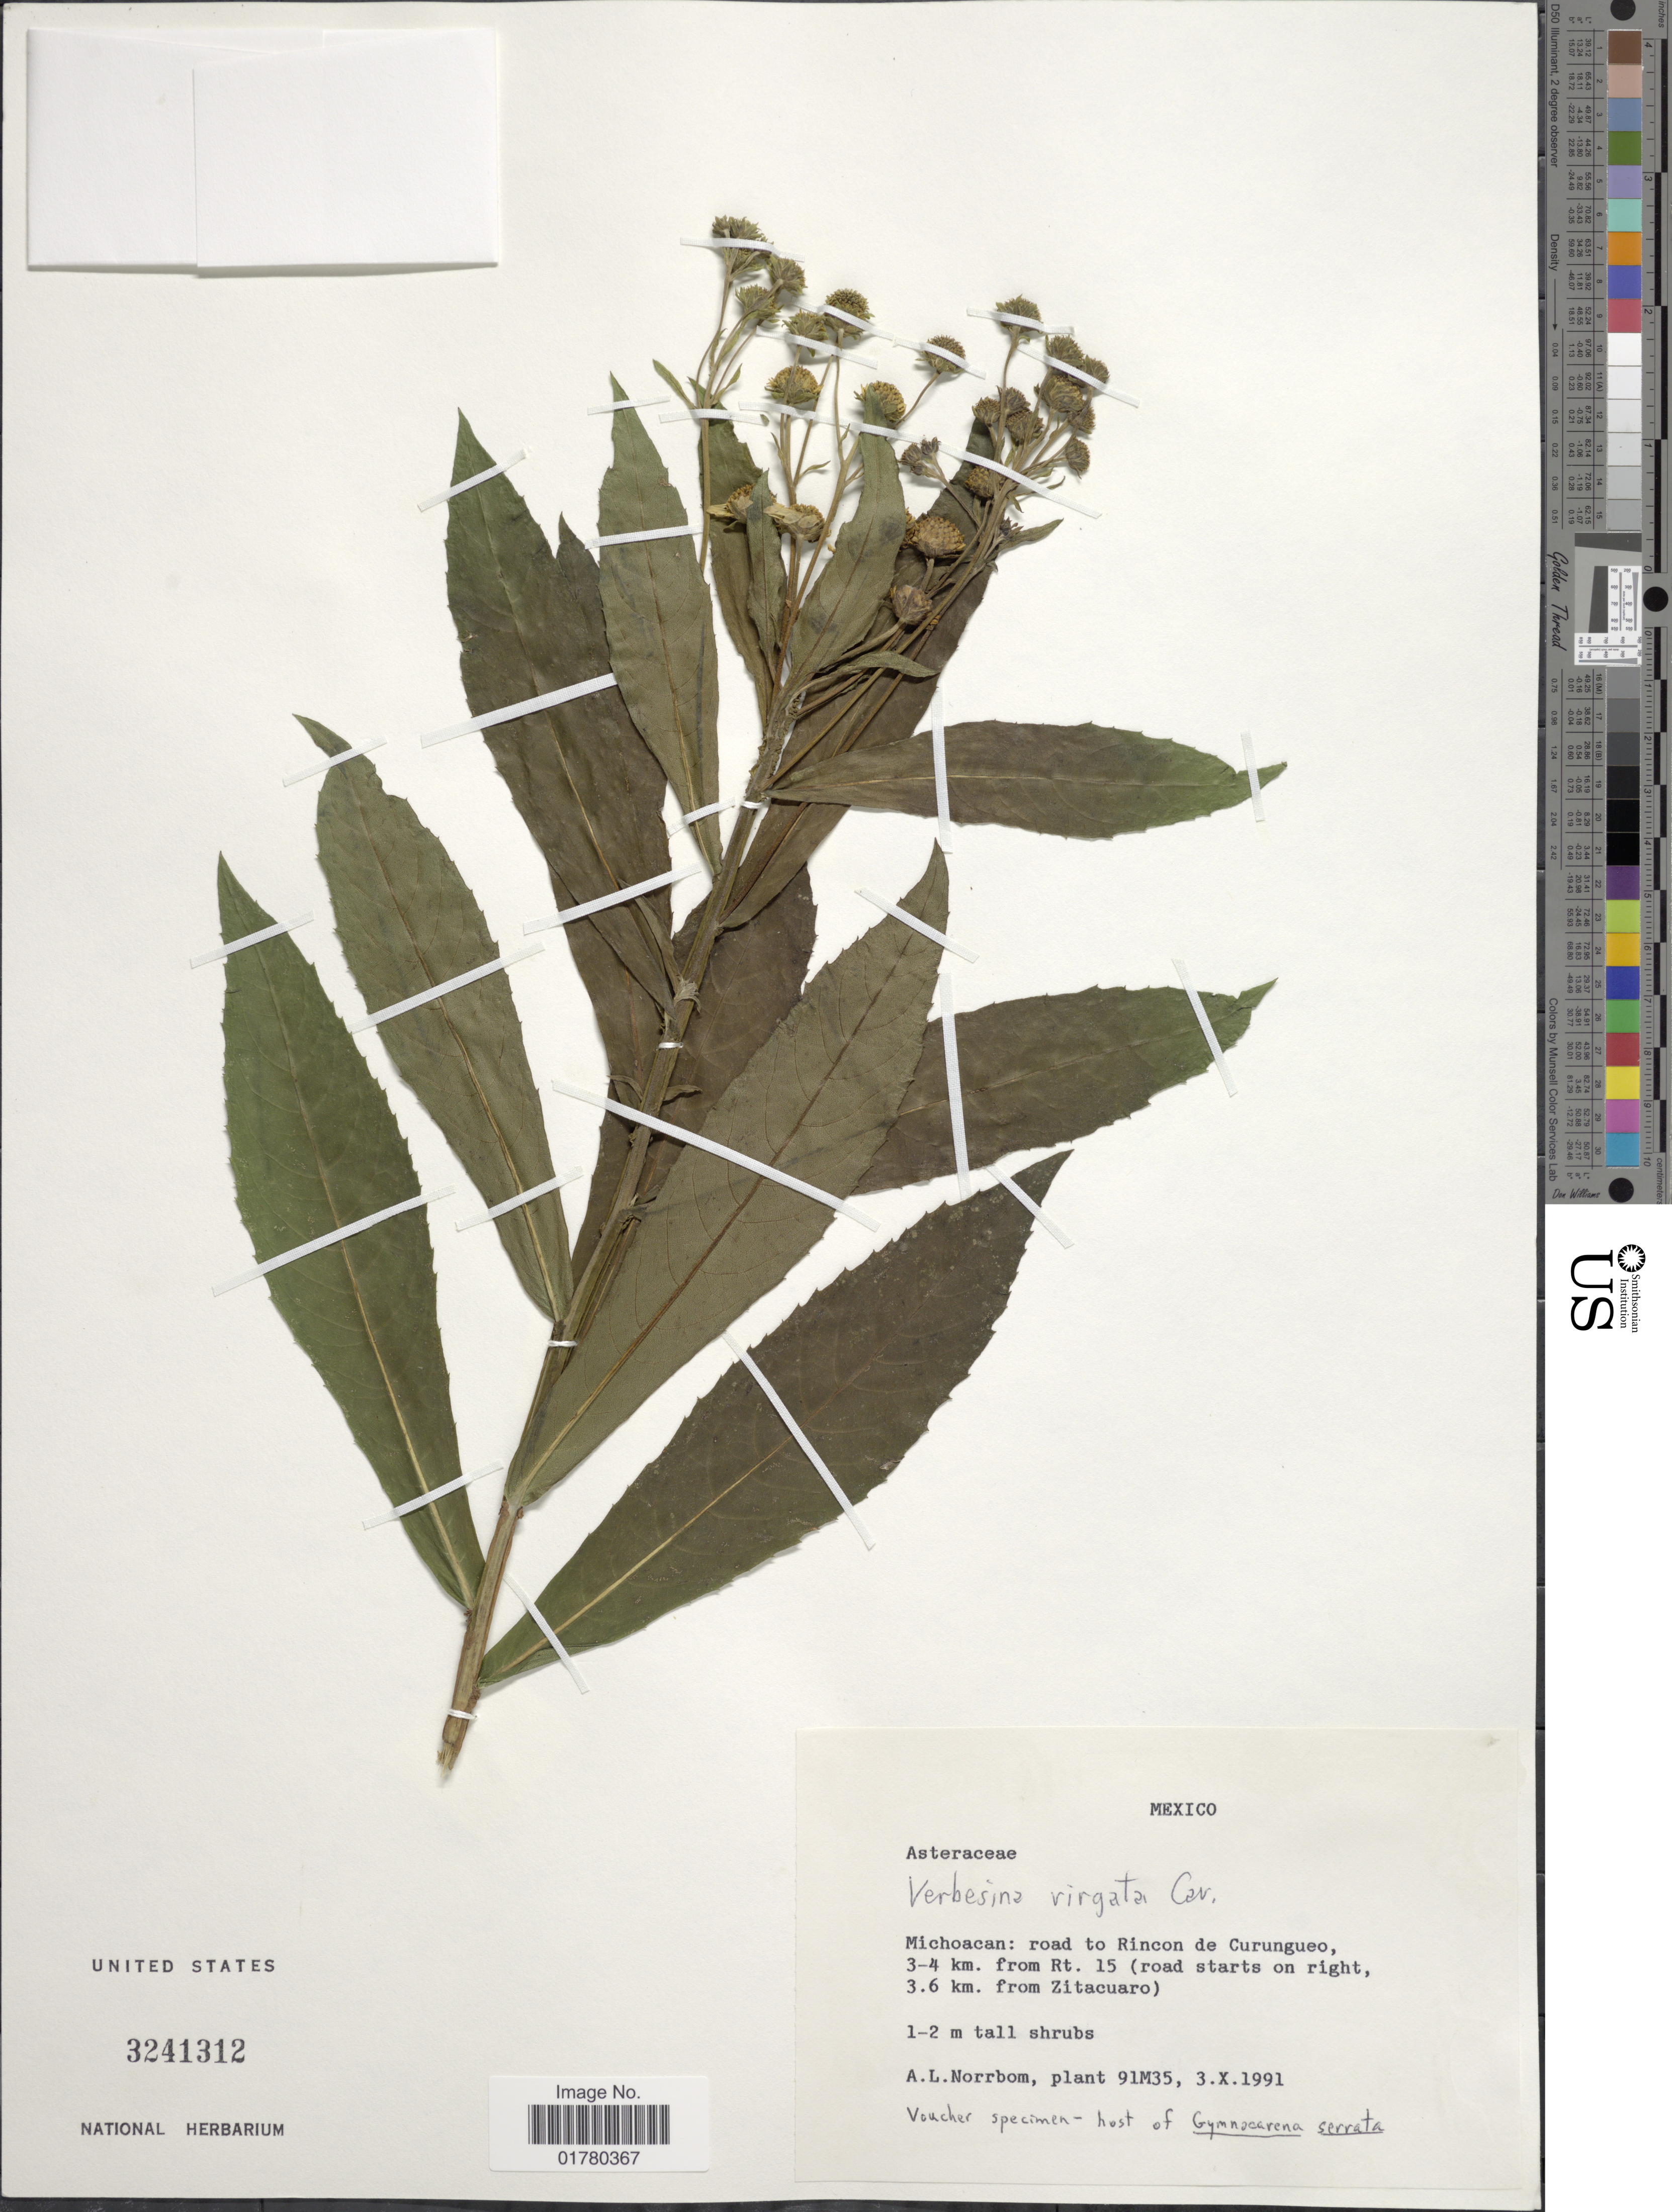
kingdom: Plantae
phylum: Tracheophyta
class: Magnoliopsida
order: Asterales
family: Asteraceae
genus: Verbesina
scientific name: Verbesina virgata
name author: Cav.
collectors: A. L. Norrbom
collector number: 91M35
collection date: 1991-10-03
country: Mexico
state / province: Michoacán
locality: Road to Rincon de Curungueo, 3-4 km. from Rt. 15 (road starts on right, 3.6 km. from Zitacuaro)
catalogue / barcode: US 3241312